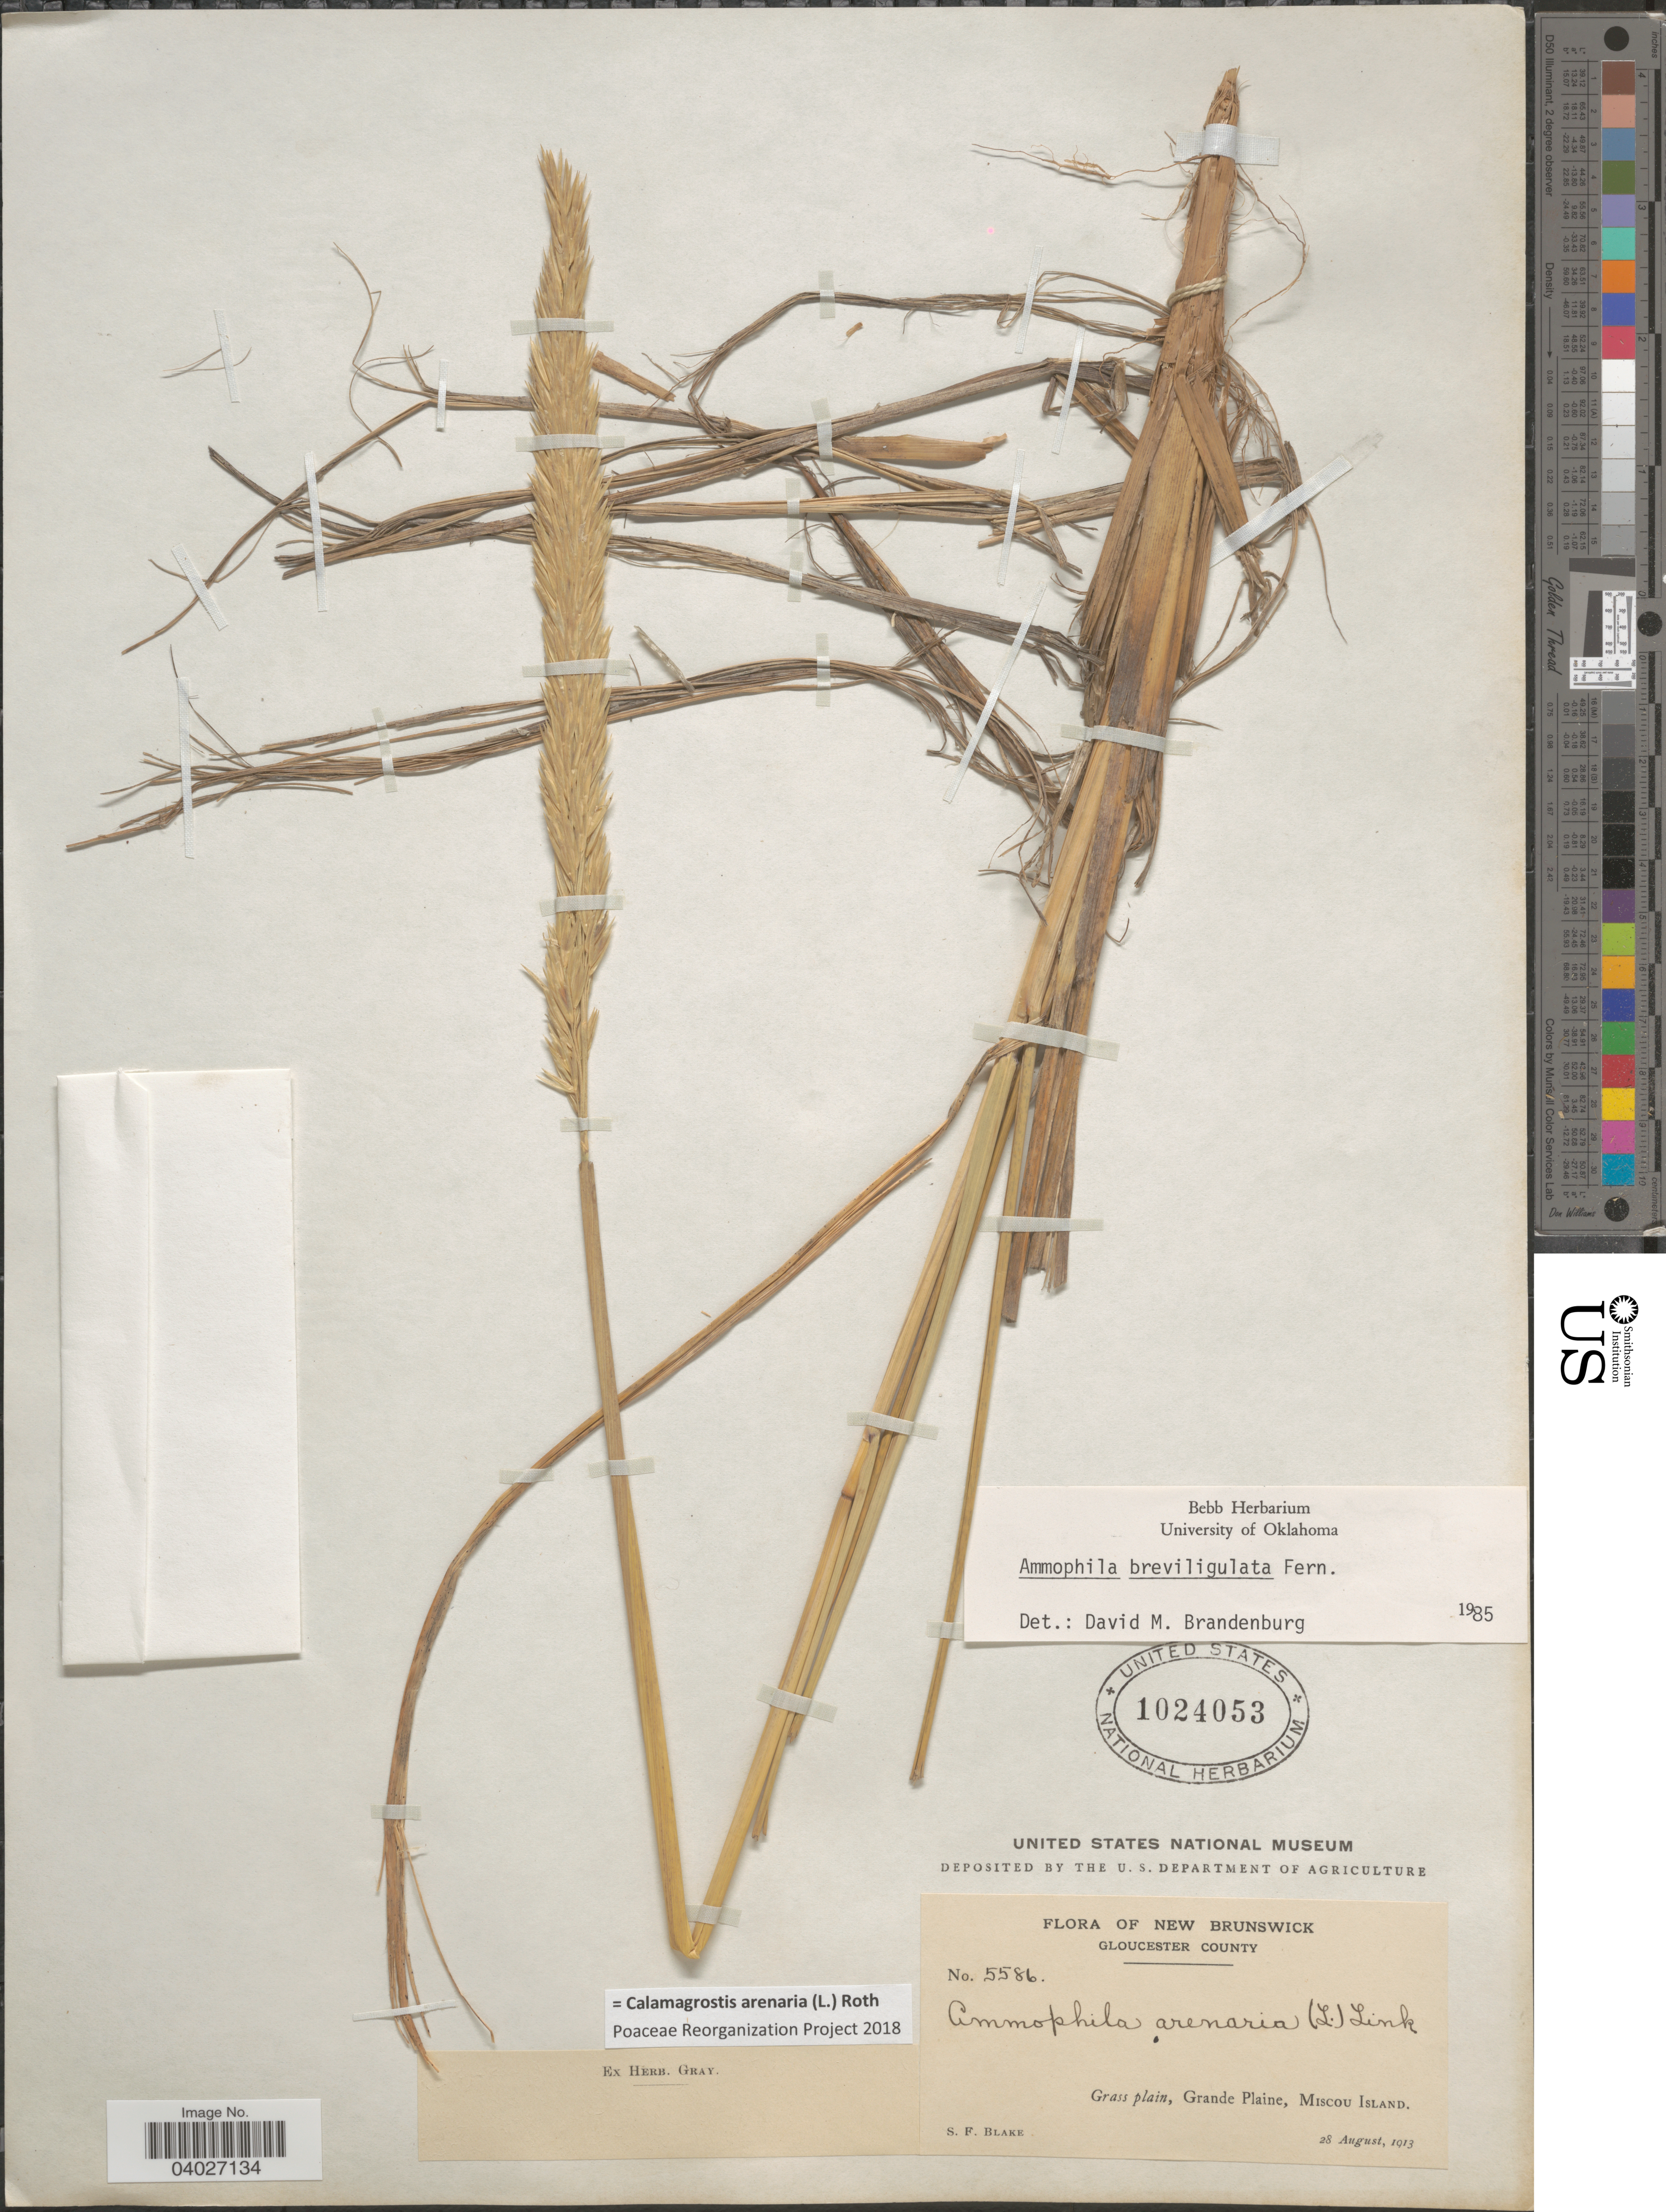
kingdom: Plantae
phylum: Tracheophyta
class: Liliopsida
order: Poales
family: Poaceae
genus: Calamagrostis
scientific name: Calamagrostis arenaria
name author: (L.) Roth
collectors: S. Blake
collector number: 5586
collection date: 1913-08-28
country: Canada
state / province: New Brunswick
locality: Gloucester County. Grass plain, Grande Plaine, Miscou Island.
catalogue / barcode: US 1024053